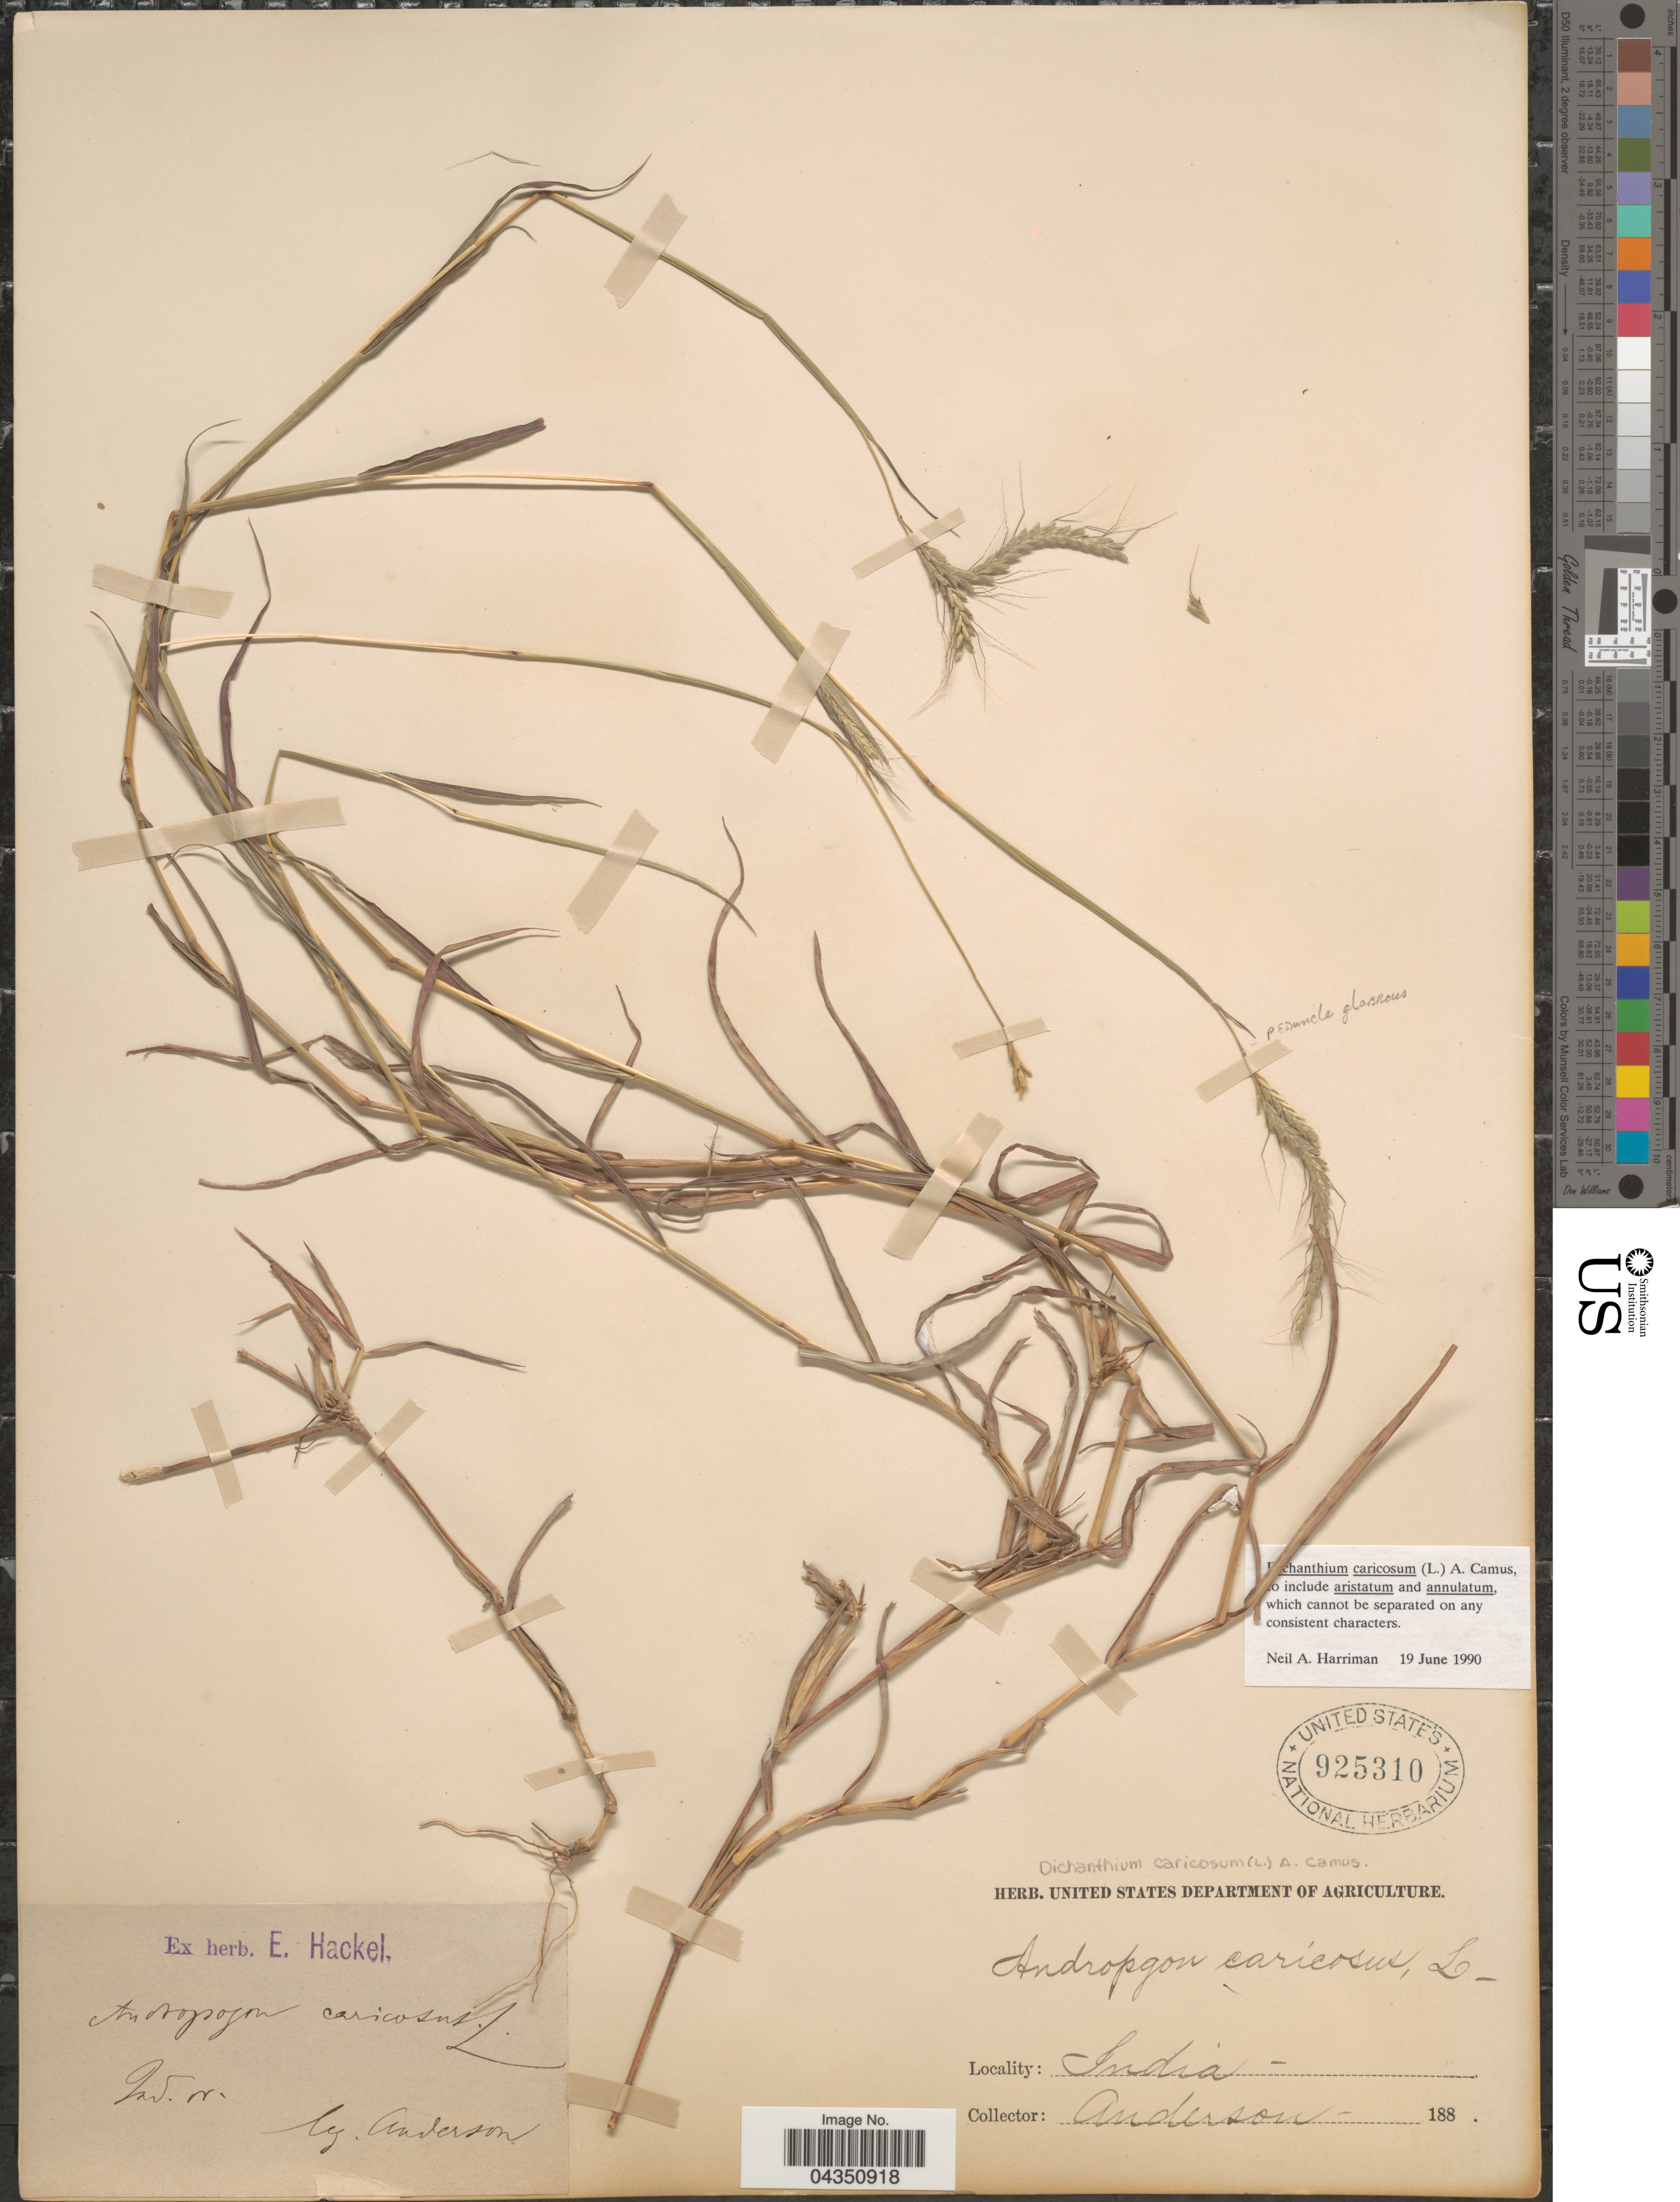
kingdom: Plantae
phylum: Tracheophyta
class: Liliopsida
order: Poales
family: Poaceae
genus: Dichanthium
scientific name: Dichanthium caricosum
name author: (L.) A. Camus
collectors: -. Anderson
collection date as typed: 188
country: India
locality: Ind. or.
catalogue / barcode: US 925310